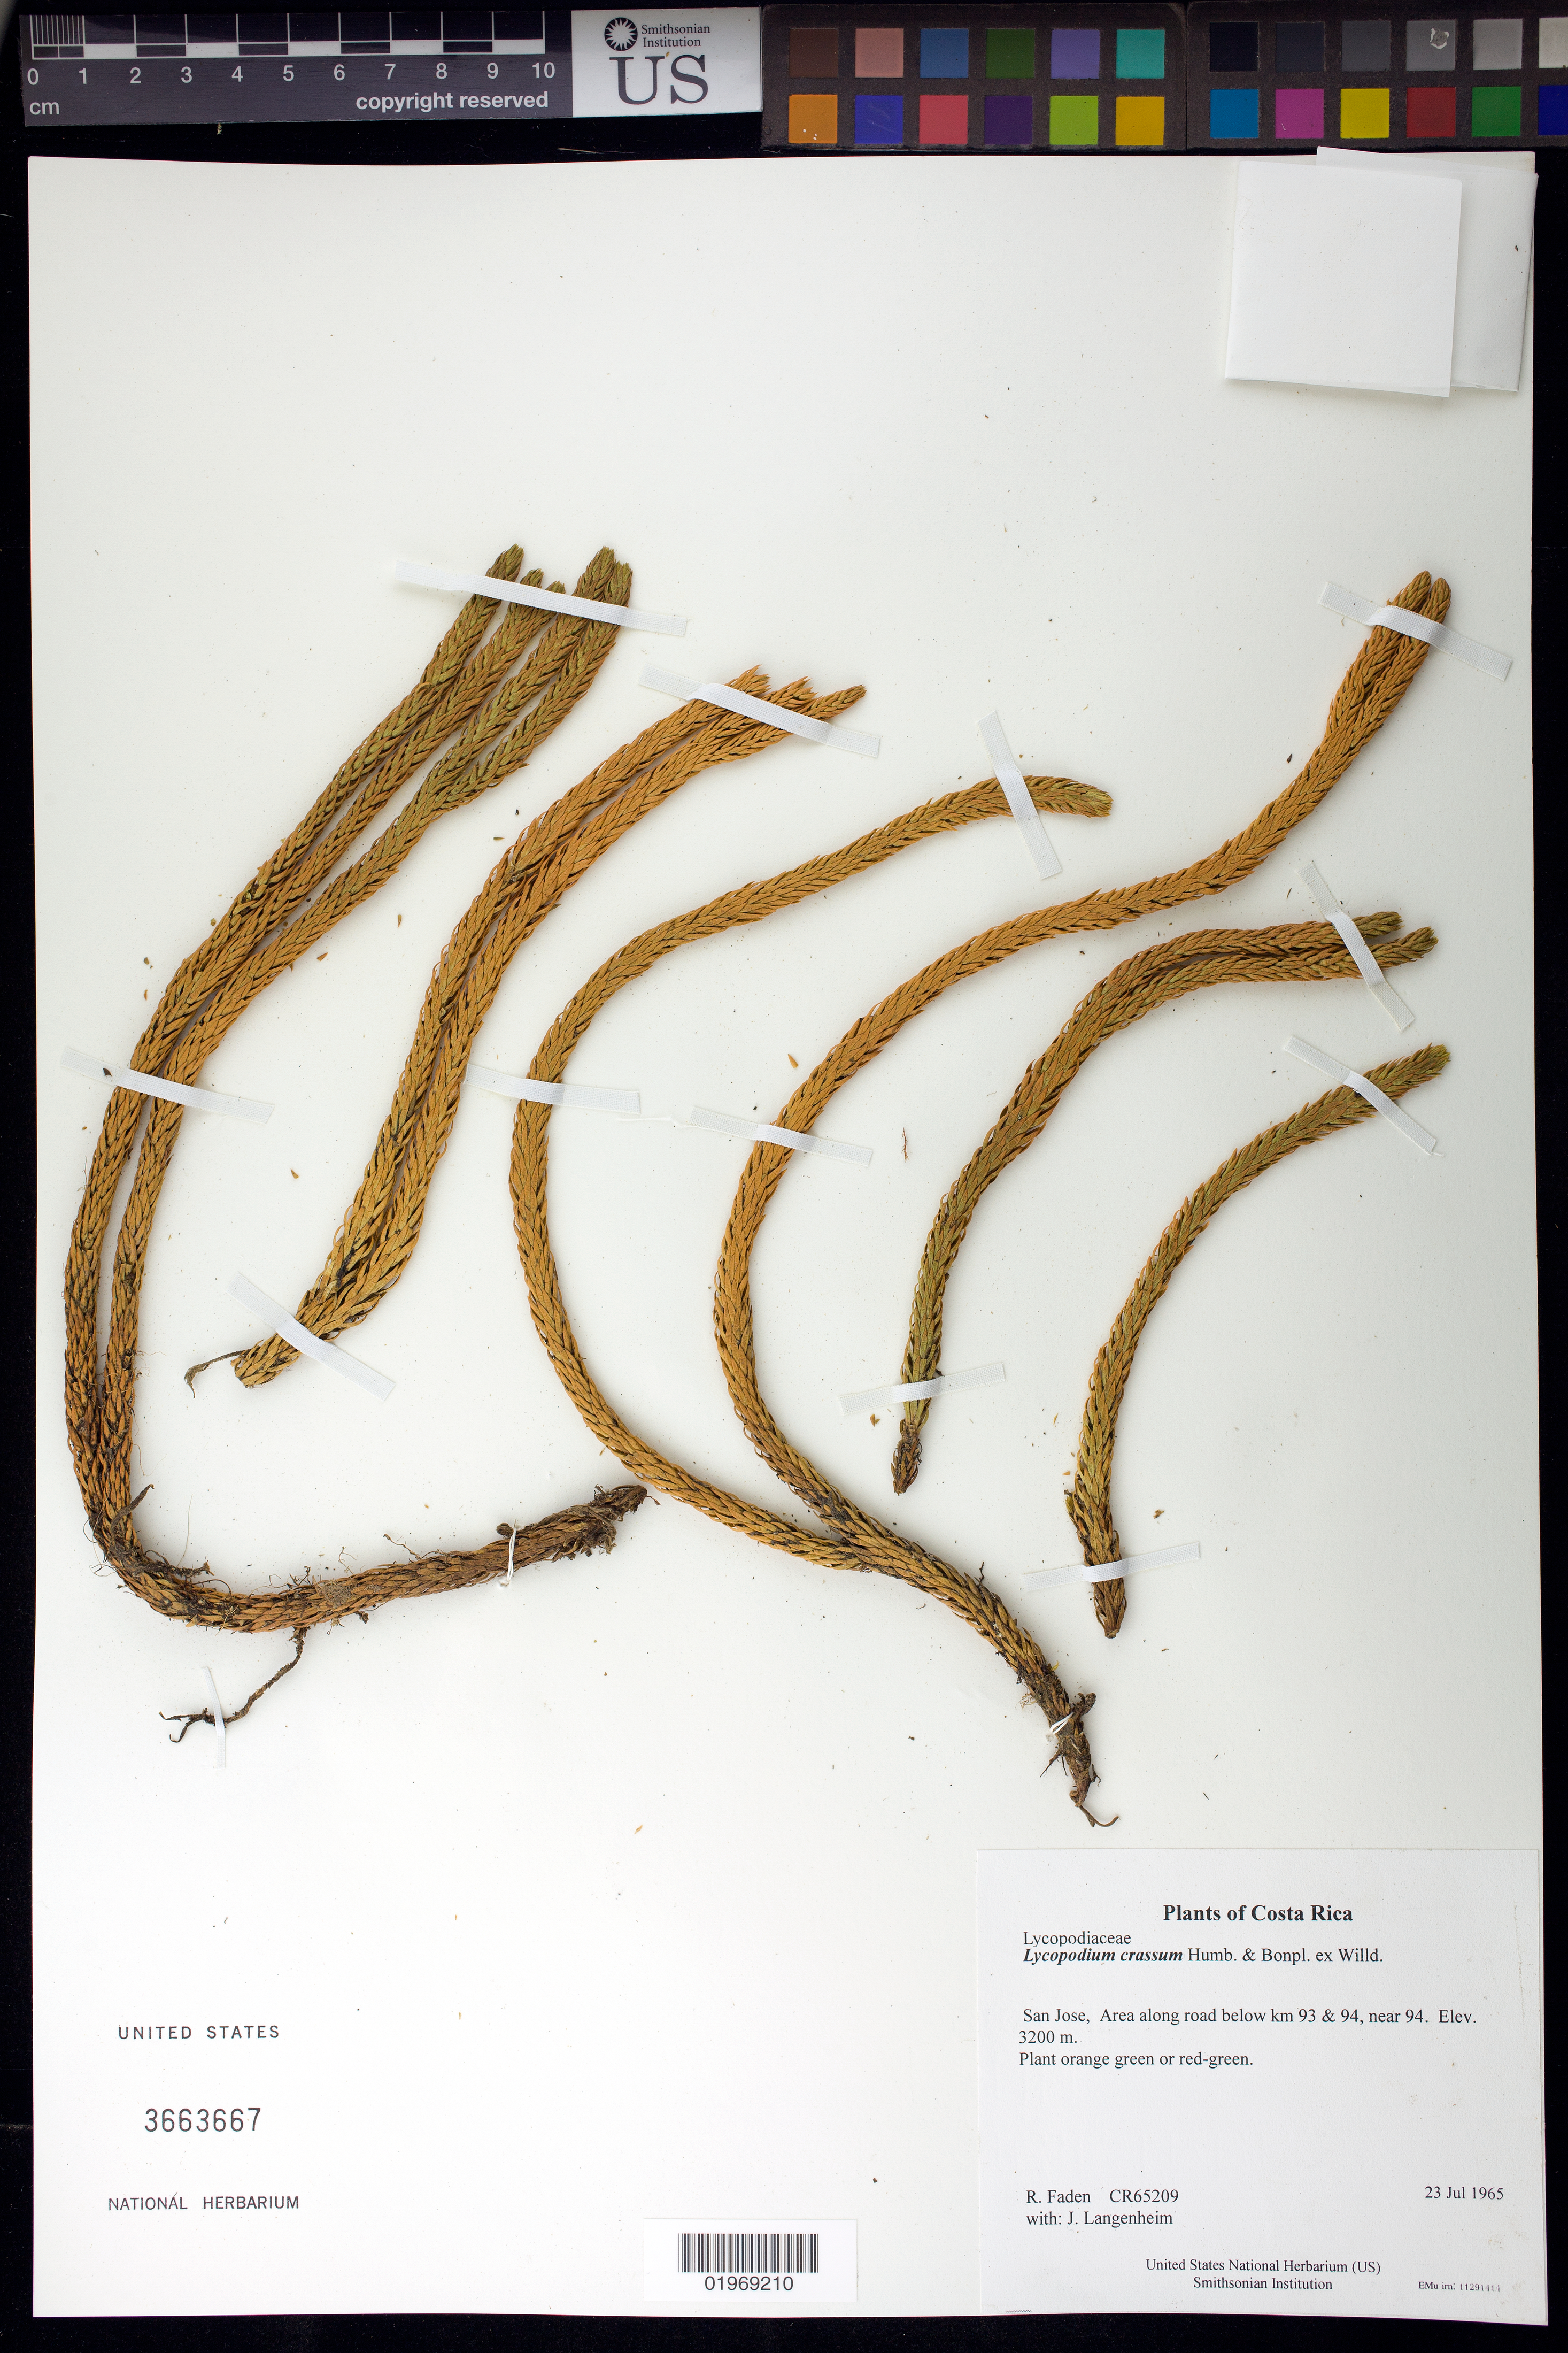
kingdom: Plantae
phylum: Tracheophyta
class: Lycopodiopsida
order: Lycopodiales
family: Lycopodiaceae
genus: Phlegmariurus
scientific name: Phlegmariurus crassus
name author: (Humb. & Bonpl. ex Willd.) B. Øllg.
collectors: R. B. Faden & J. Langenheim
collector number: CR65209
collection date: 1965-07-23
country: Costa Rica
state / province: San Jose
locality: Area along road below km 93 & 94, near 94.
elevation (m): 3200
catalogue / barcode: US 3663667